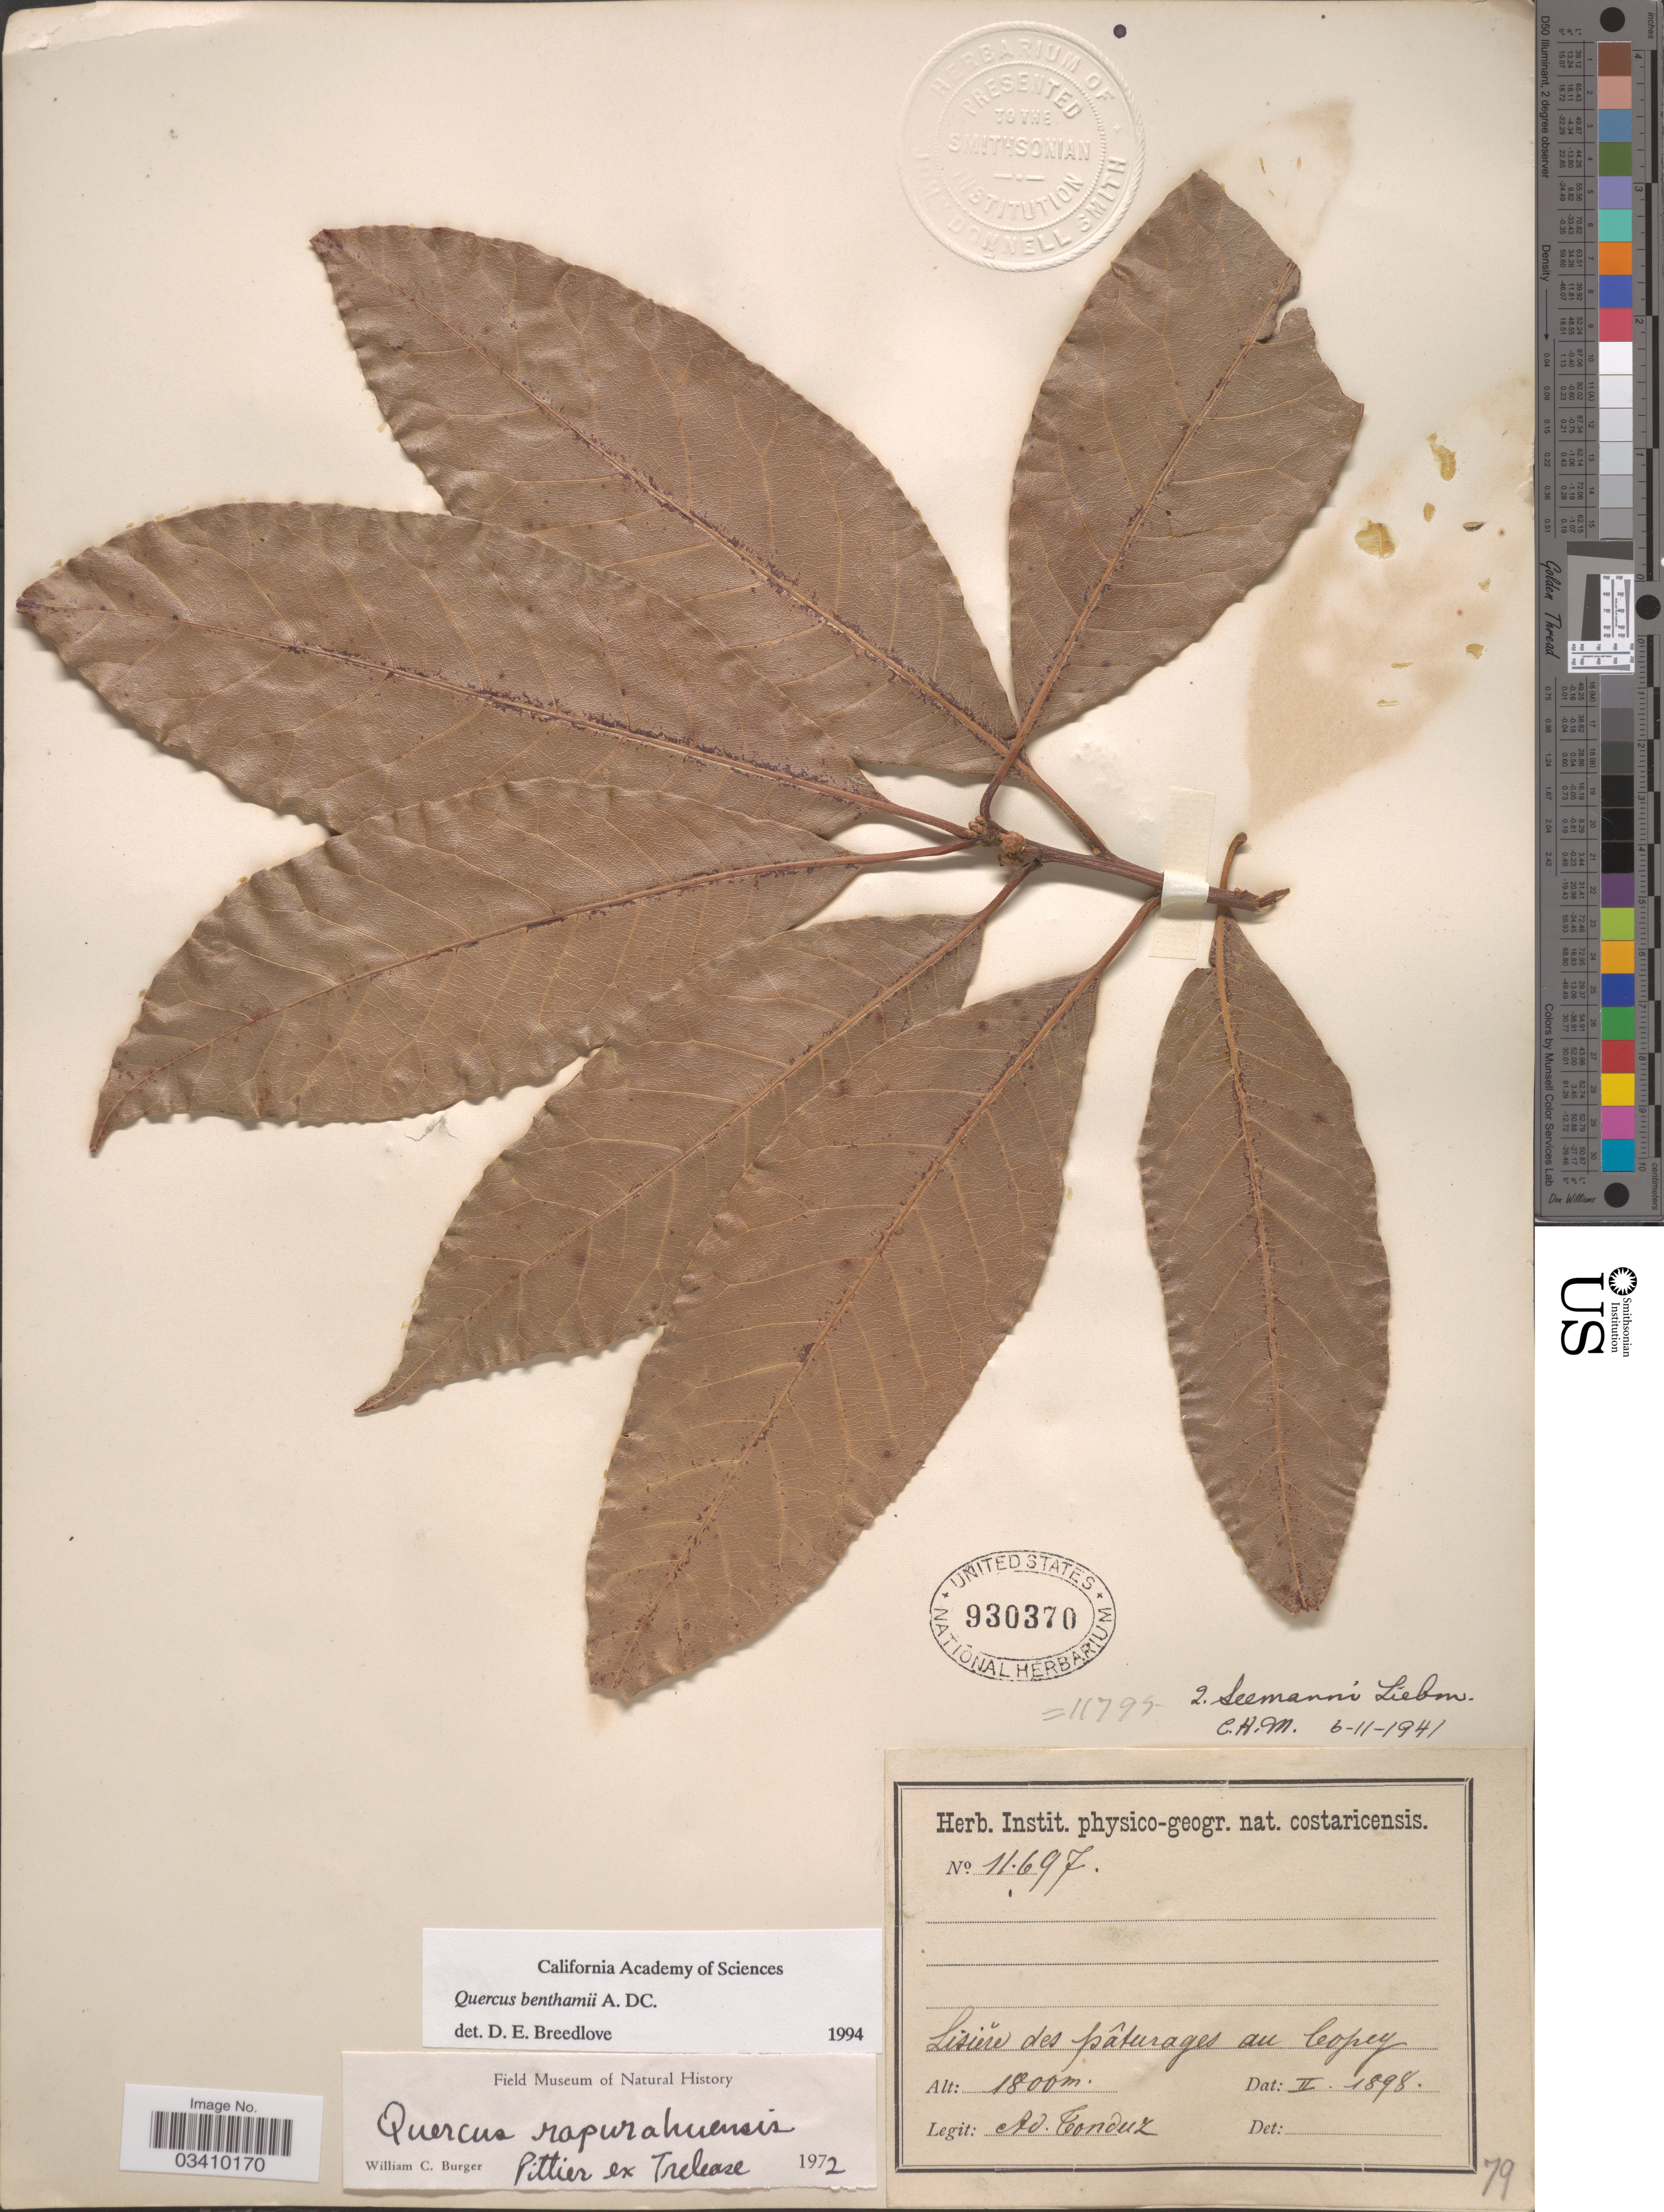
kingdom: Plantae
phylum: Tracheophyta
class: Magnoliopsida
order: Fagales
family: Fagaceae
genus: Quercus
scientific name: Quercus benthamii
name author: A. DC.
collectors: A. Tonduz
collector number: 11697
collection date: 1898-02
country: Costa Rica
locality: Lisiere des pâturages du Copey.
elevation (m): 1800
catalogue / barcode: US 930370